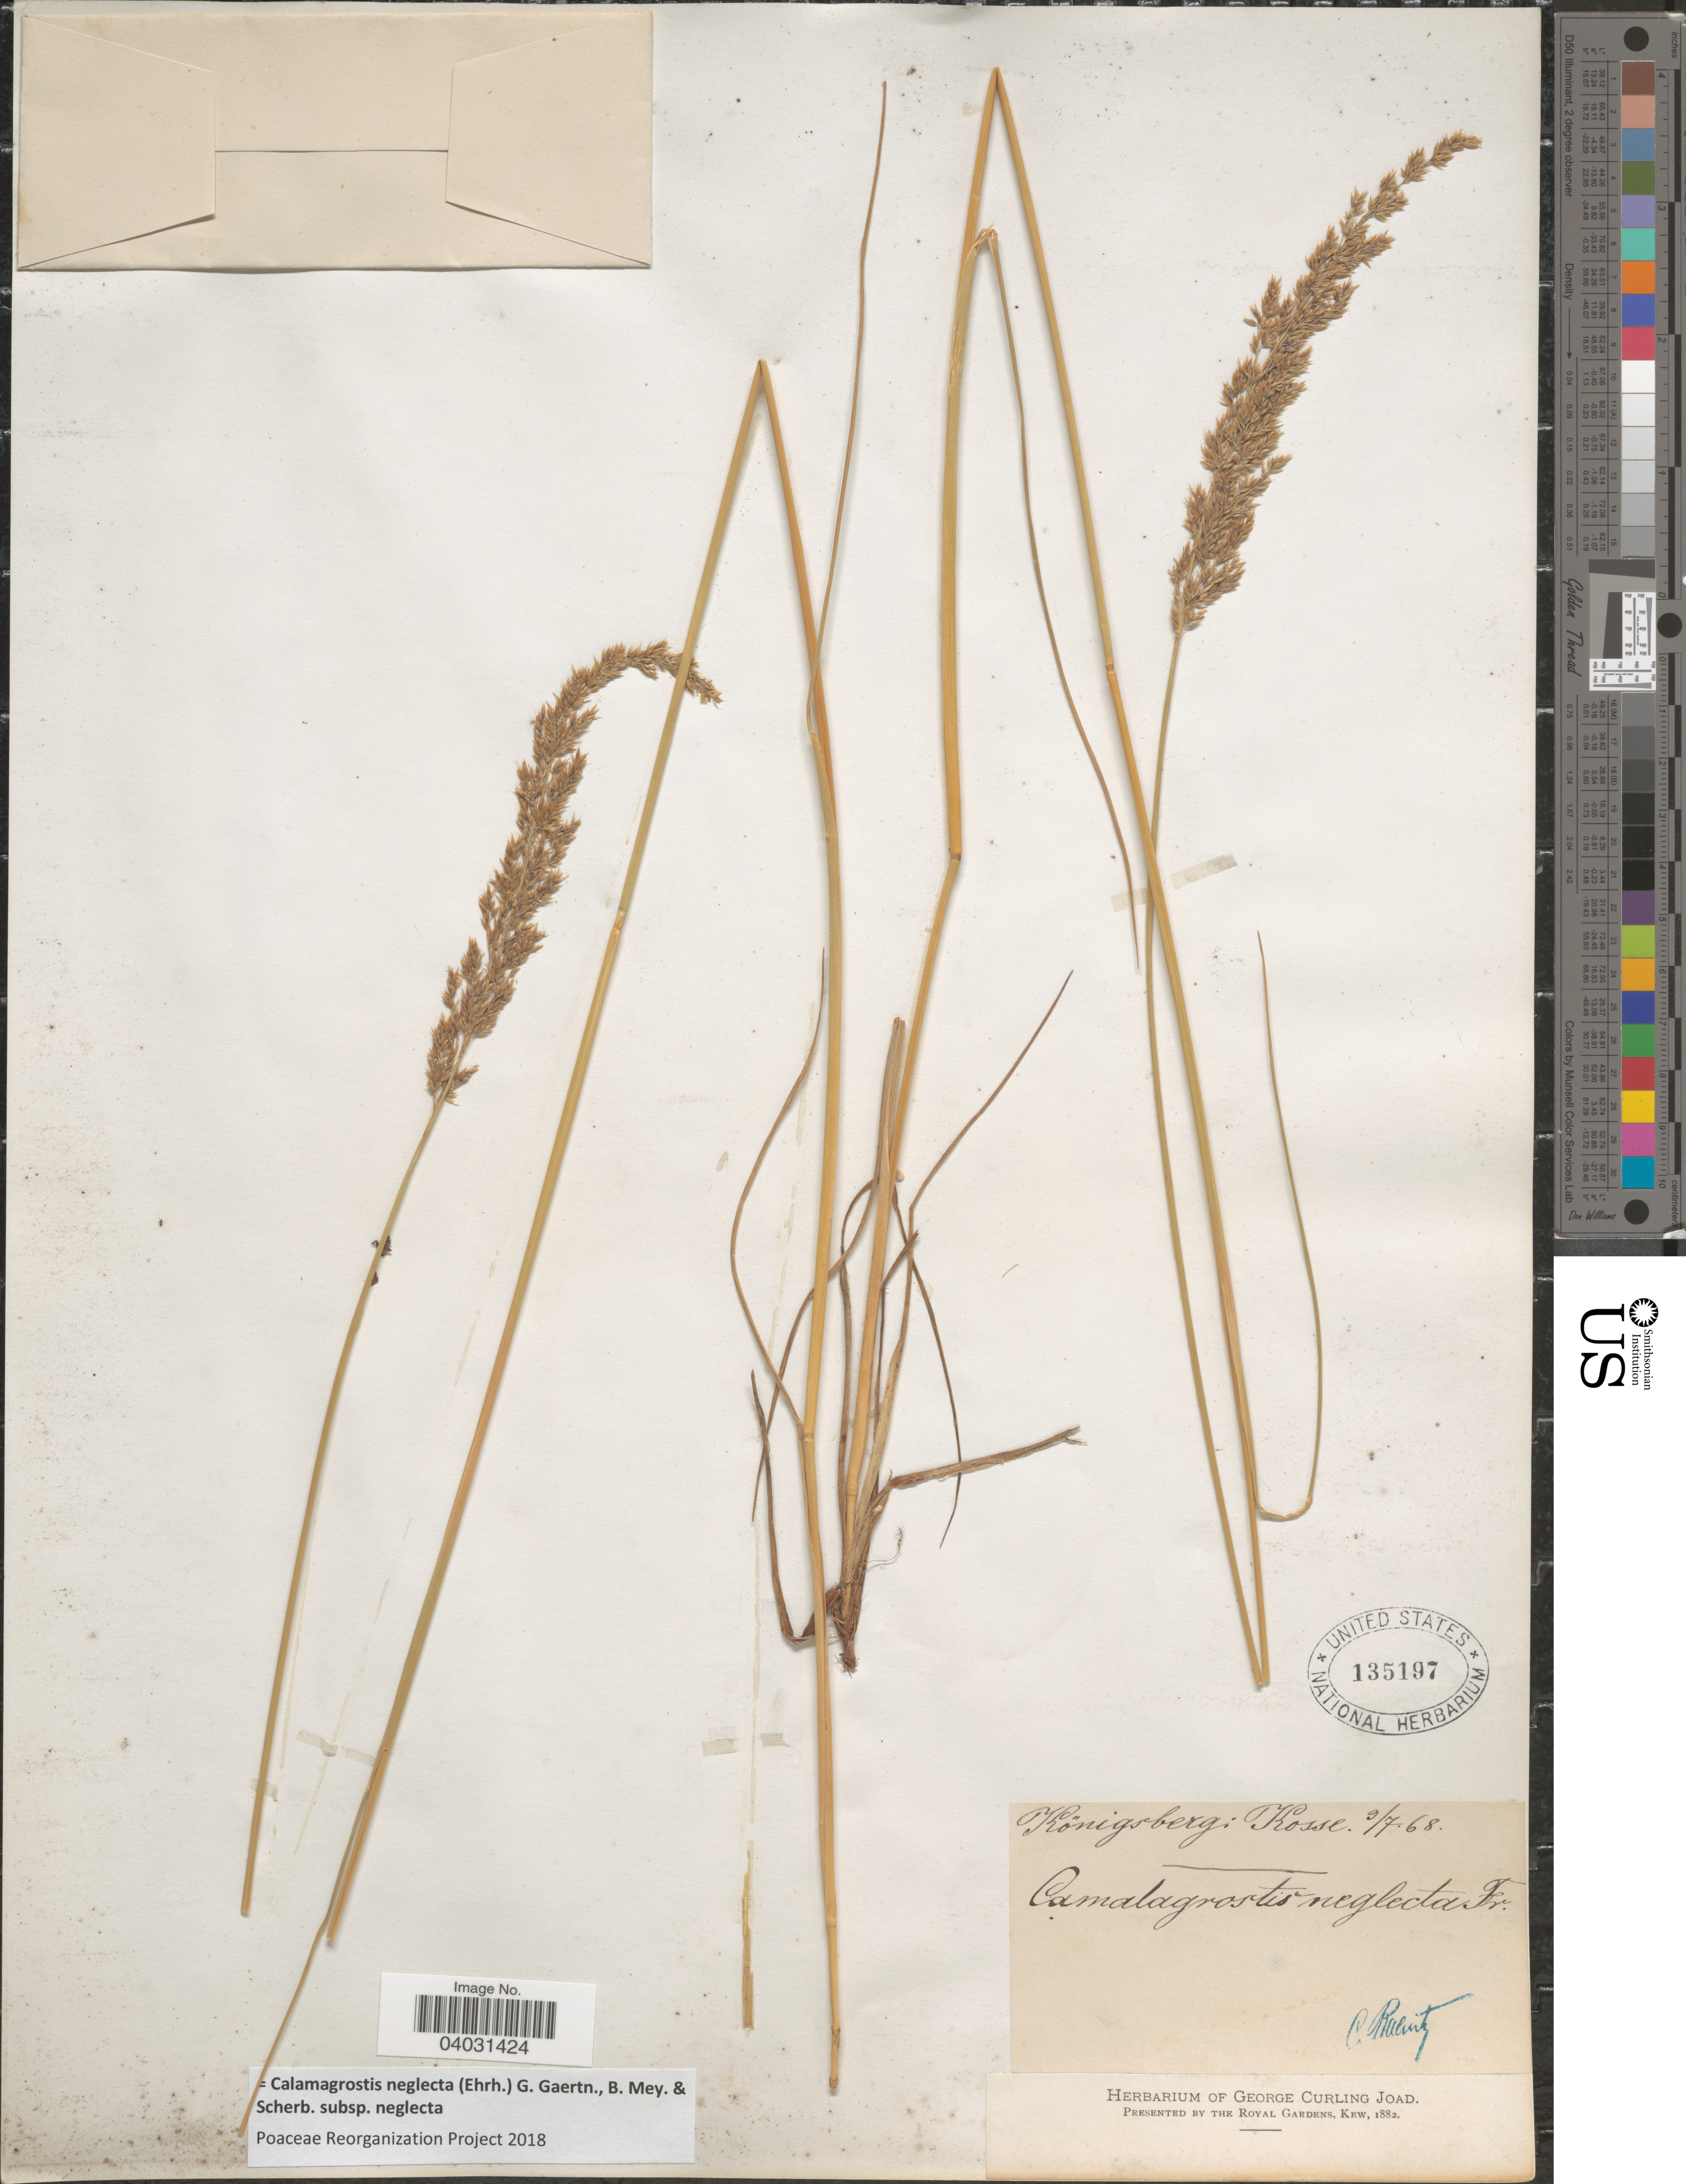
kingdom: Plantae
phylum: Tracheophyta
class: Liliopsida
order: Poales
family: Poaceae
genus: Calamagrostis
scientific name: Calamagrostis neglecta subsp. neglecta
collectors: C. G. Baenitz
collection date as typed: Transcribed d/m/y: 9/7/68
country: Russian Federation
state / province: Kaliningrad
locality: Königsberg: Kosse.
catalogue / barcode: US 135197